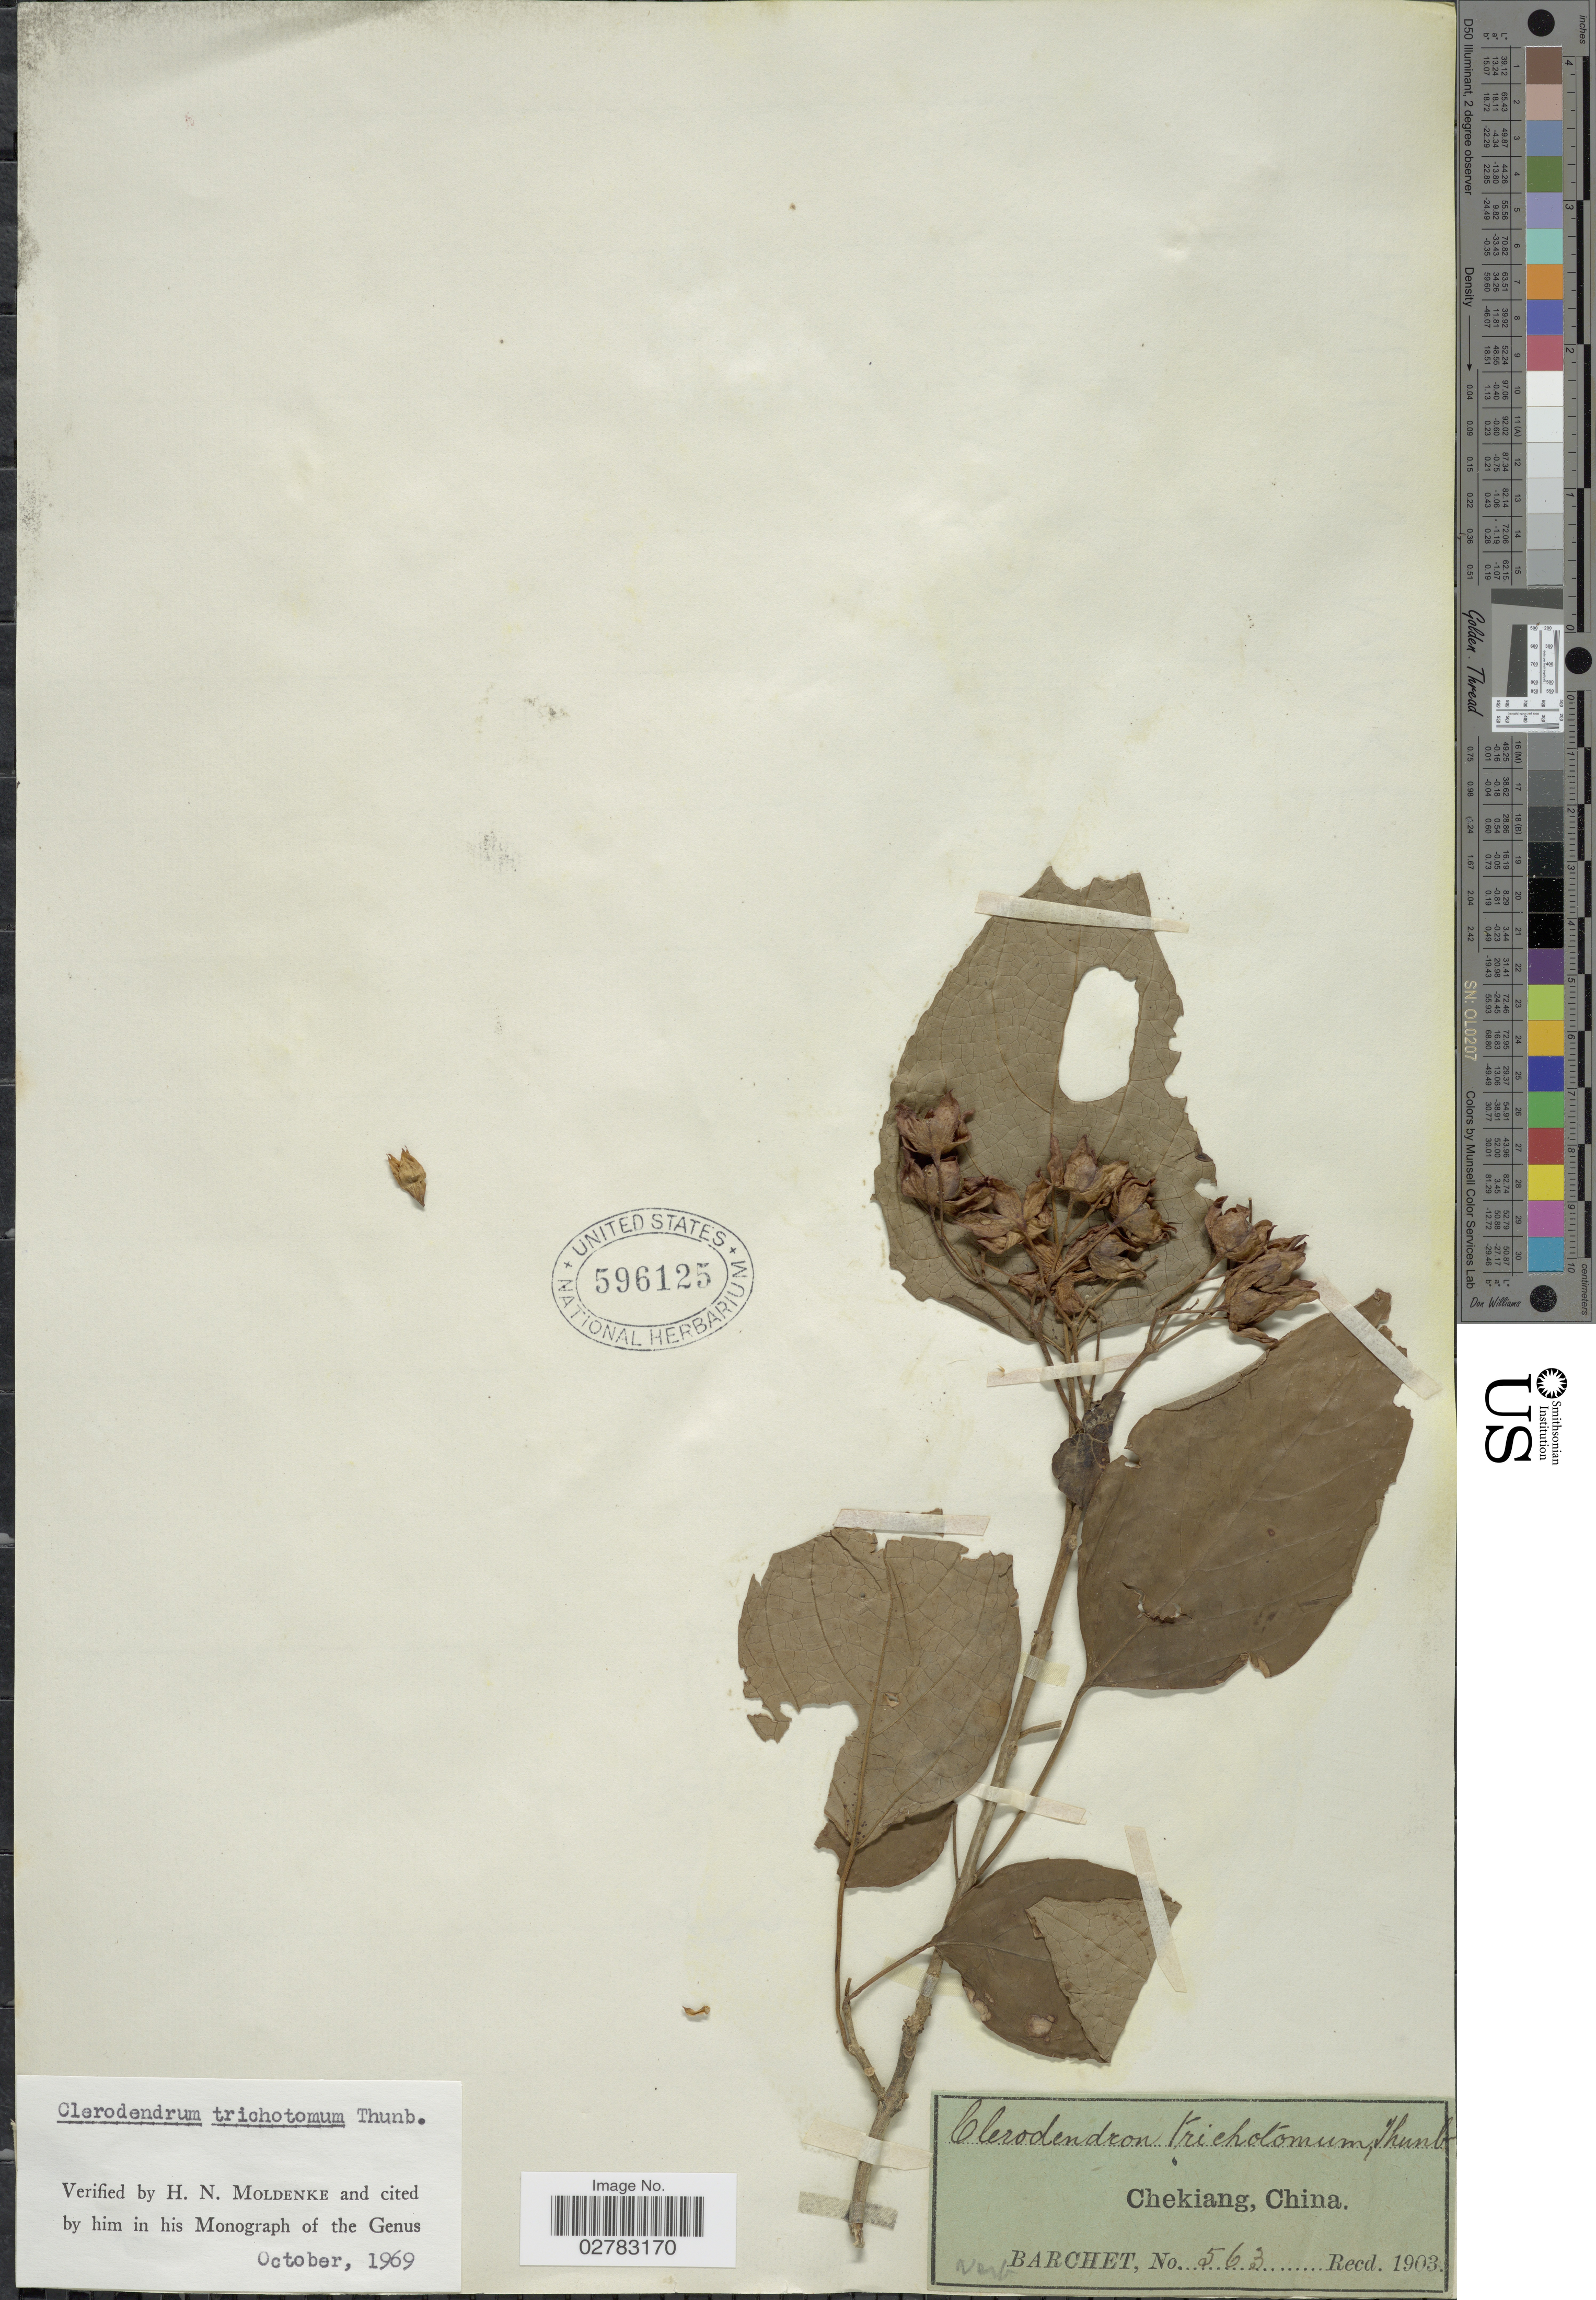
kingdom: Plantae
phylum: Tracheophyta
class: Magnoliopsida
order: Lamiales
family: Lamiaceae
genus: Clerodendrum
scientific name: Clerodendrum trichotomum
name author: Thunb.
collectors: S. P. Barchet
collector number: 563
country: China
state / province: Zhejiang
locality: Chekiang.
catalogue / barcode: US 596125